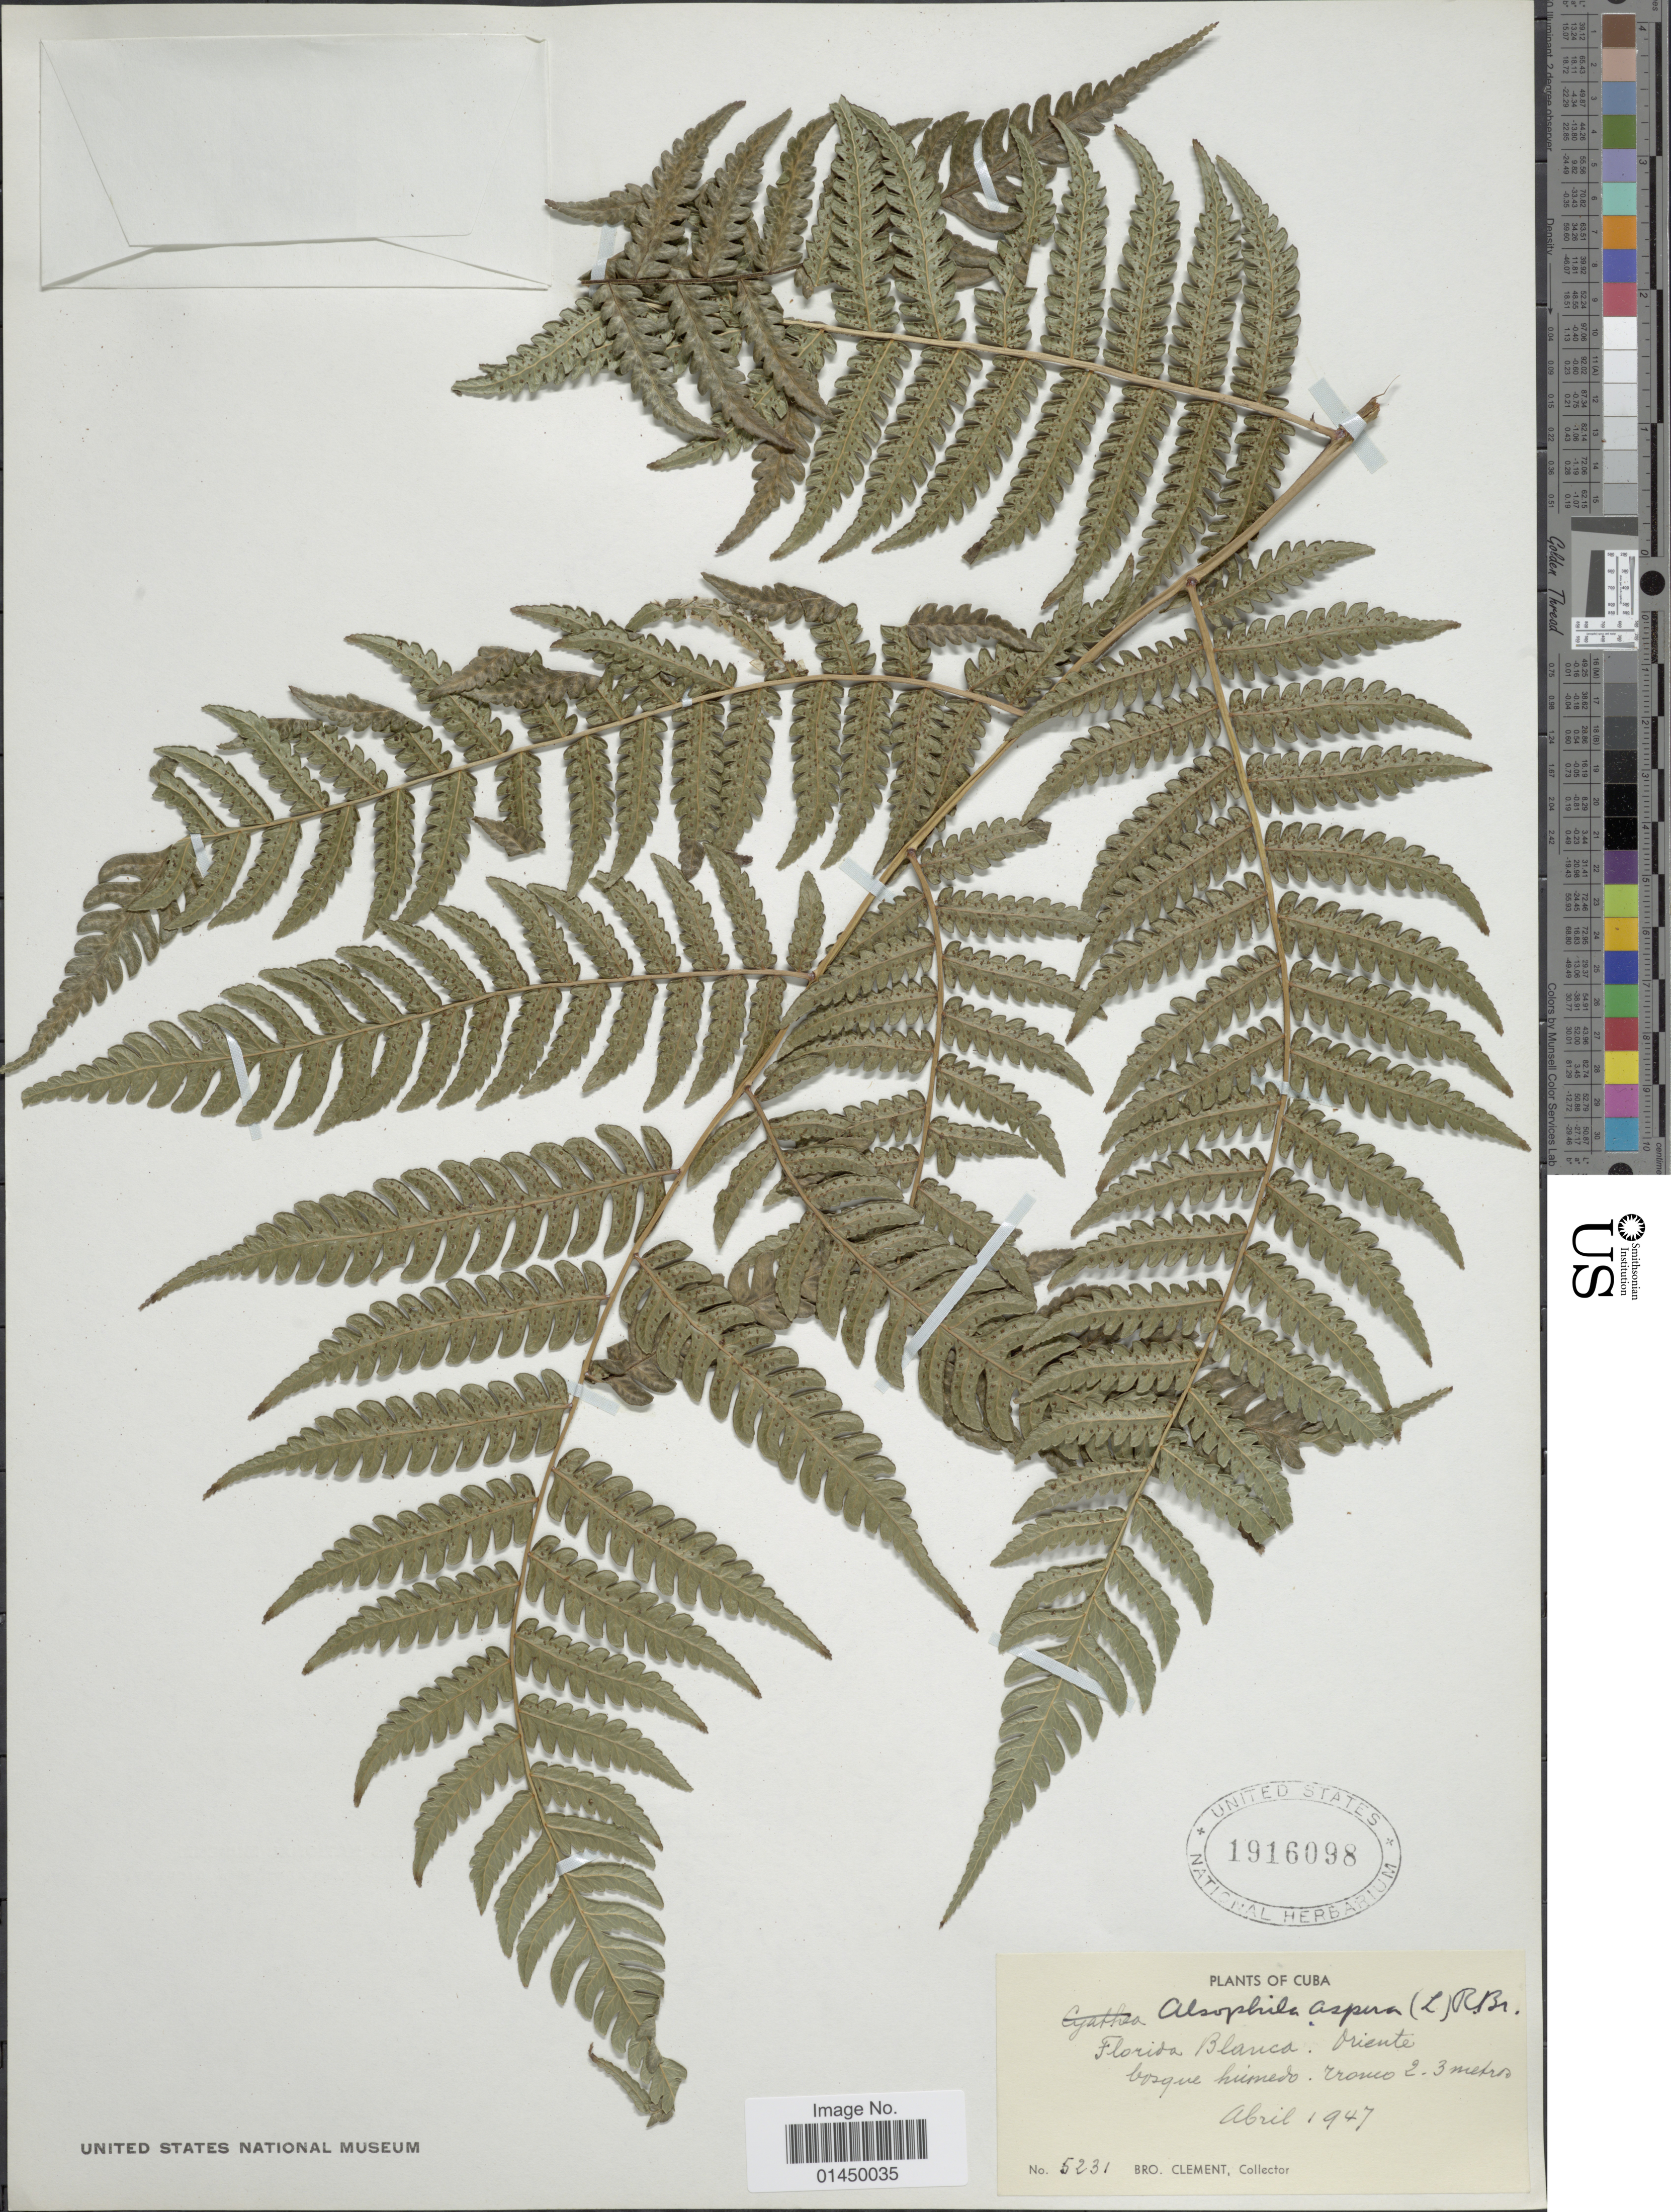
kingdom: Plantae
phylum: Tracheophyta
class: Polypodiopsida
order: Cyatheales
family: Cyatheaceae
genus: Cyathea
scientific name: Cyathea aspera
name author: (L.) Sw.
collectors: B. Clement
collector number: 5231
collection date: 1947-04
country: Cuba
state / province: Oriente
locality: Florida Blanca, Oriente, Cuba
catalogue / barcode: US 1916098